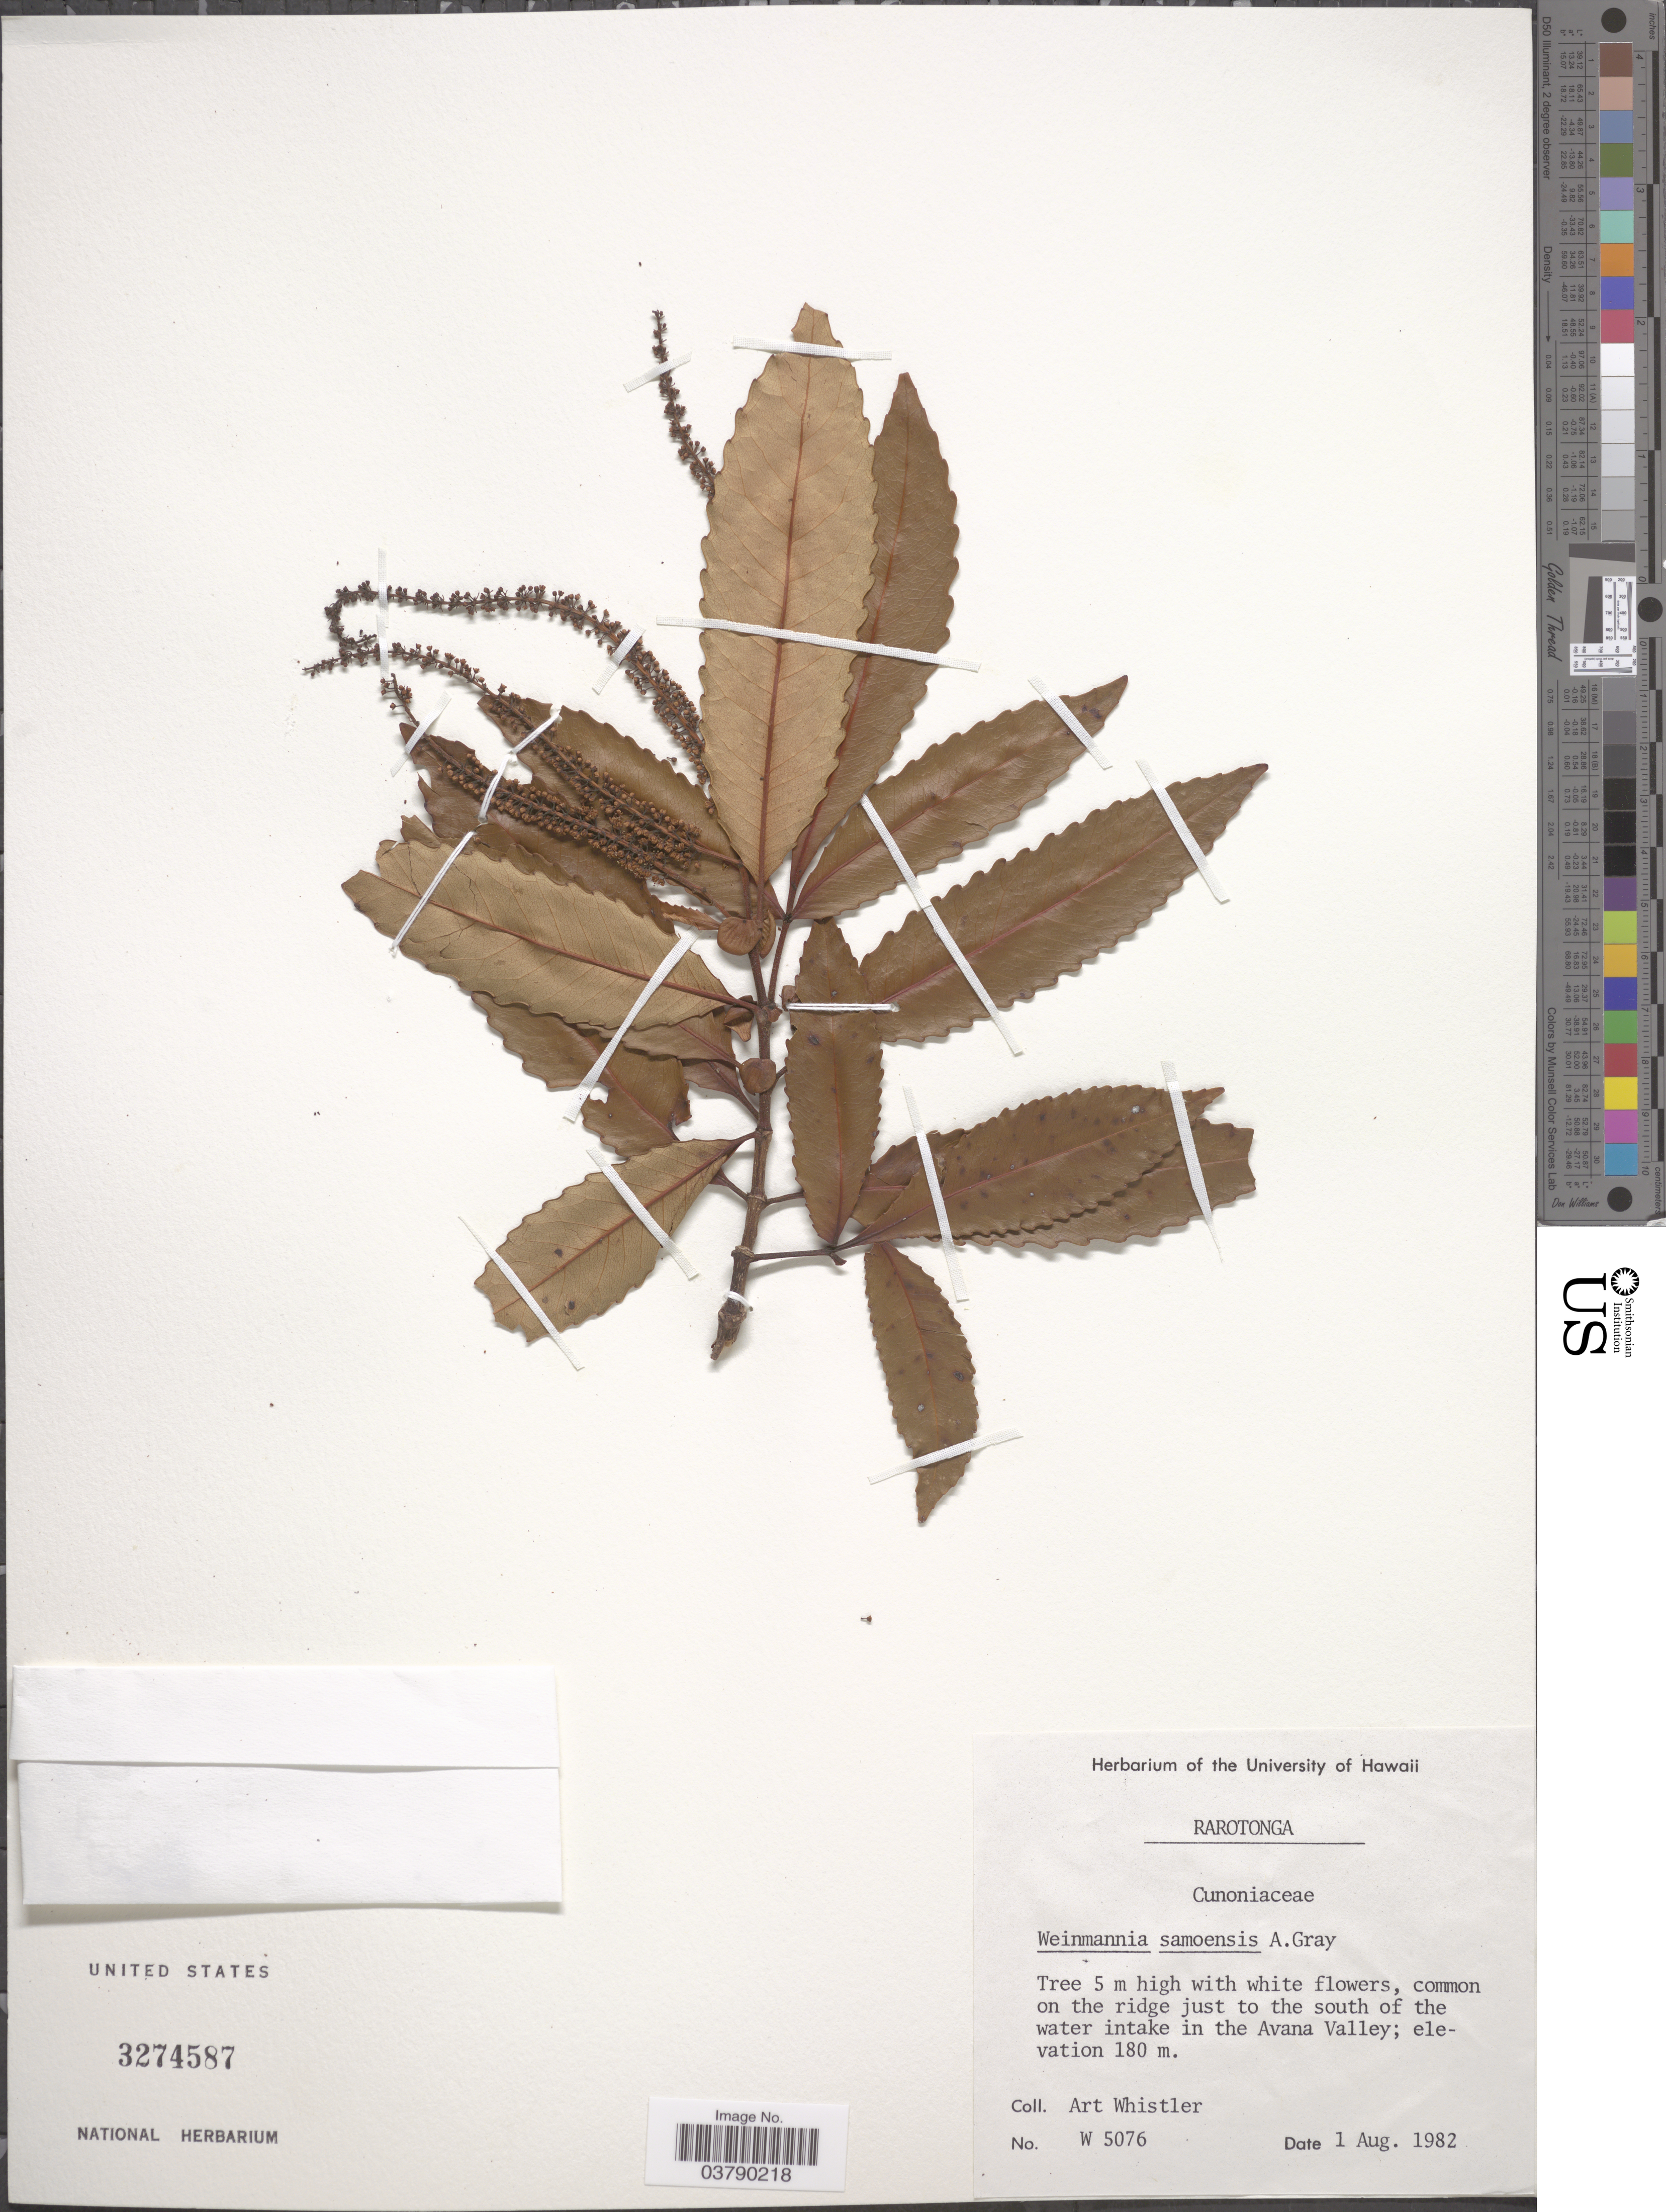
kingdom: Plantae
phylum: Tracheophyta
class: Magnoliopsida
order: Oxalidales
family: Cunoniaceae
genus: Pterophylla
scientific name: Pterophylla samoensis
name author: (A. Gray) Pillon & H.C. Hopkins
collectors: A. Whistler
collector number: W5076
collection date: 1982-08-01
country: Cook Islands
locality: Rarotonga. On the ridge just to the south of the water intake in the Avana Valley.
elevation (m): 180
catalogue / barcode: US 3274587